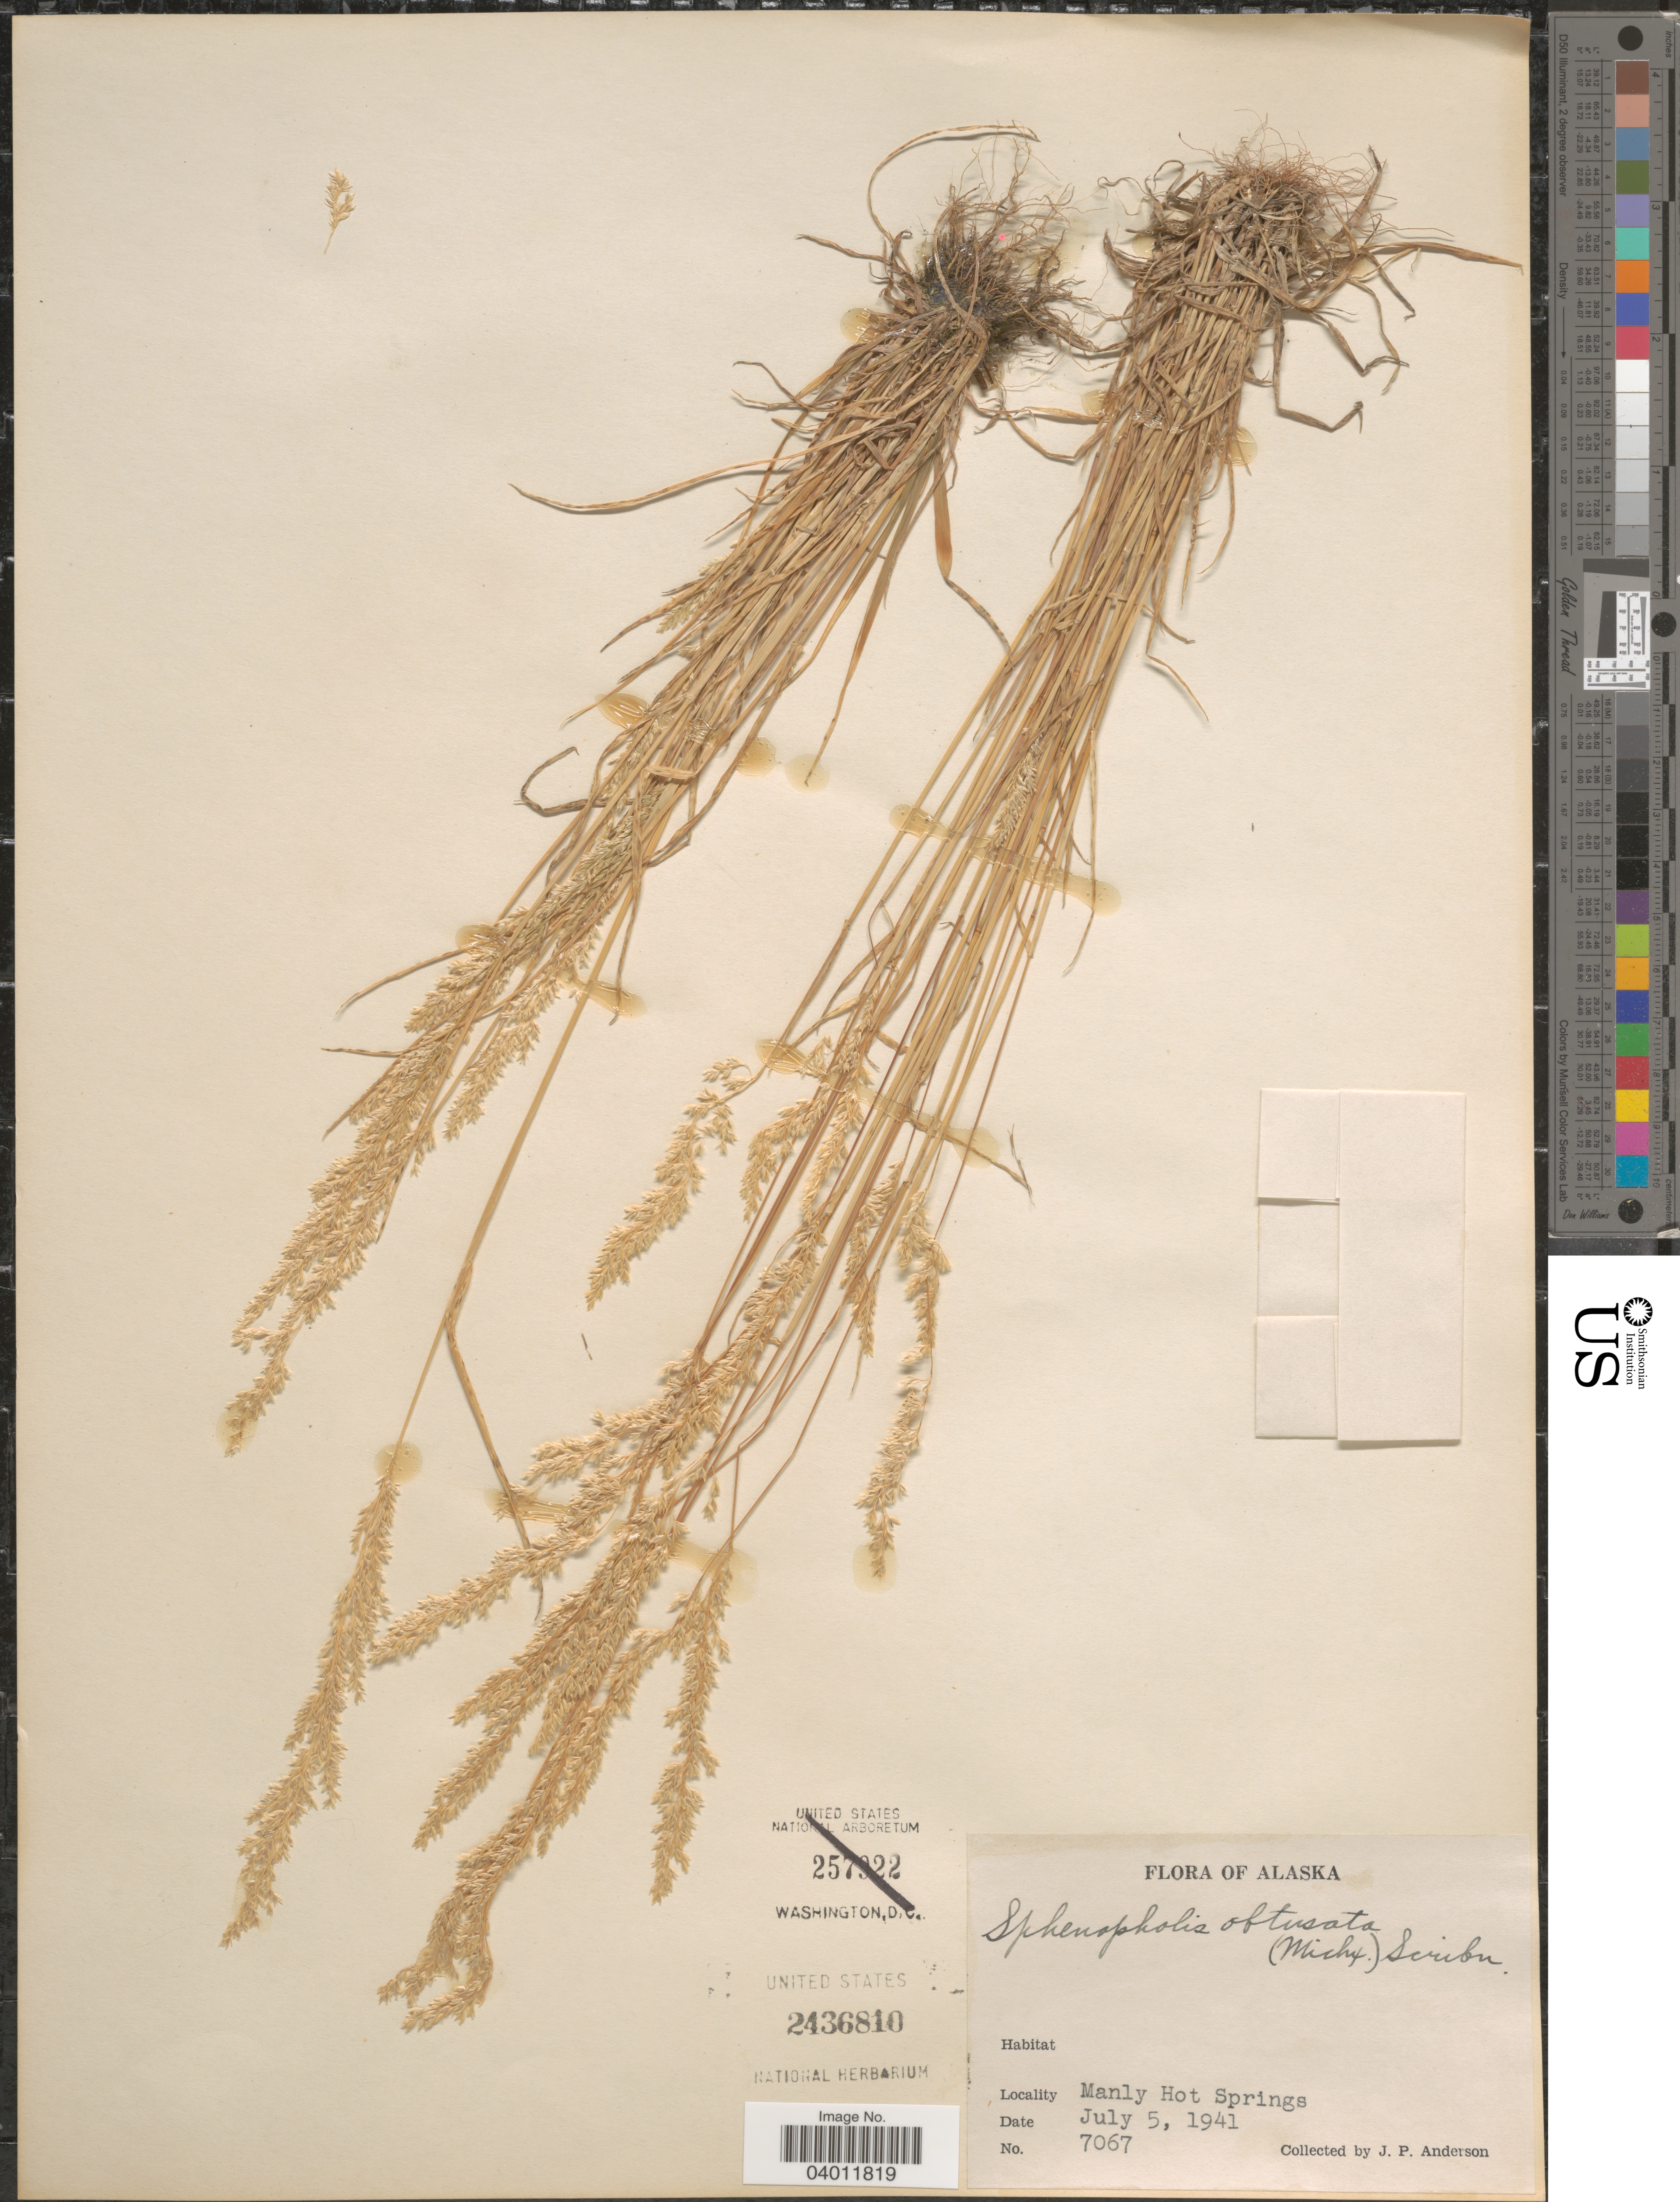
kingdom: Plantae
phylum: Tracheophyta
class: Liliopsida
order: Poales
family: Poaceae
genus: Sphenopholis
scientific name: Sphenopholis obtusata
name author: (Michx.) Scribn.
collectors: J. P. Anderson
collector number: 7067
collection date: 1941-07-05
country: United States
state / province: Alaska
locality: Manly Hot Springs.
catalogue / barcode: US 2436810